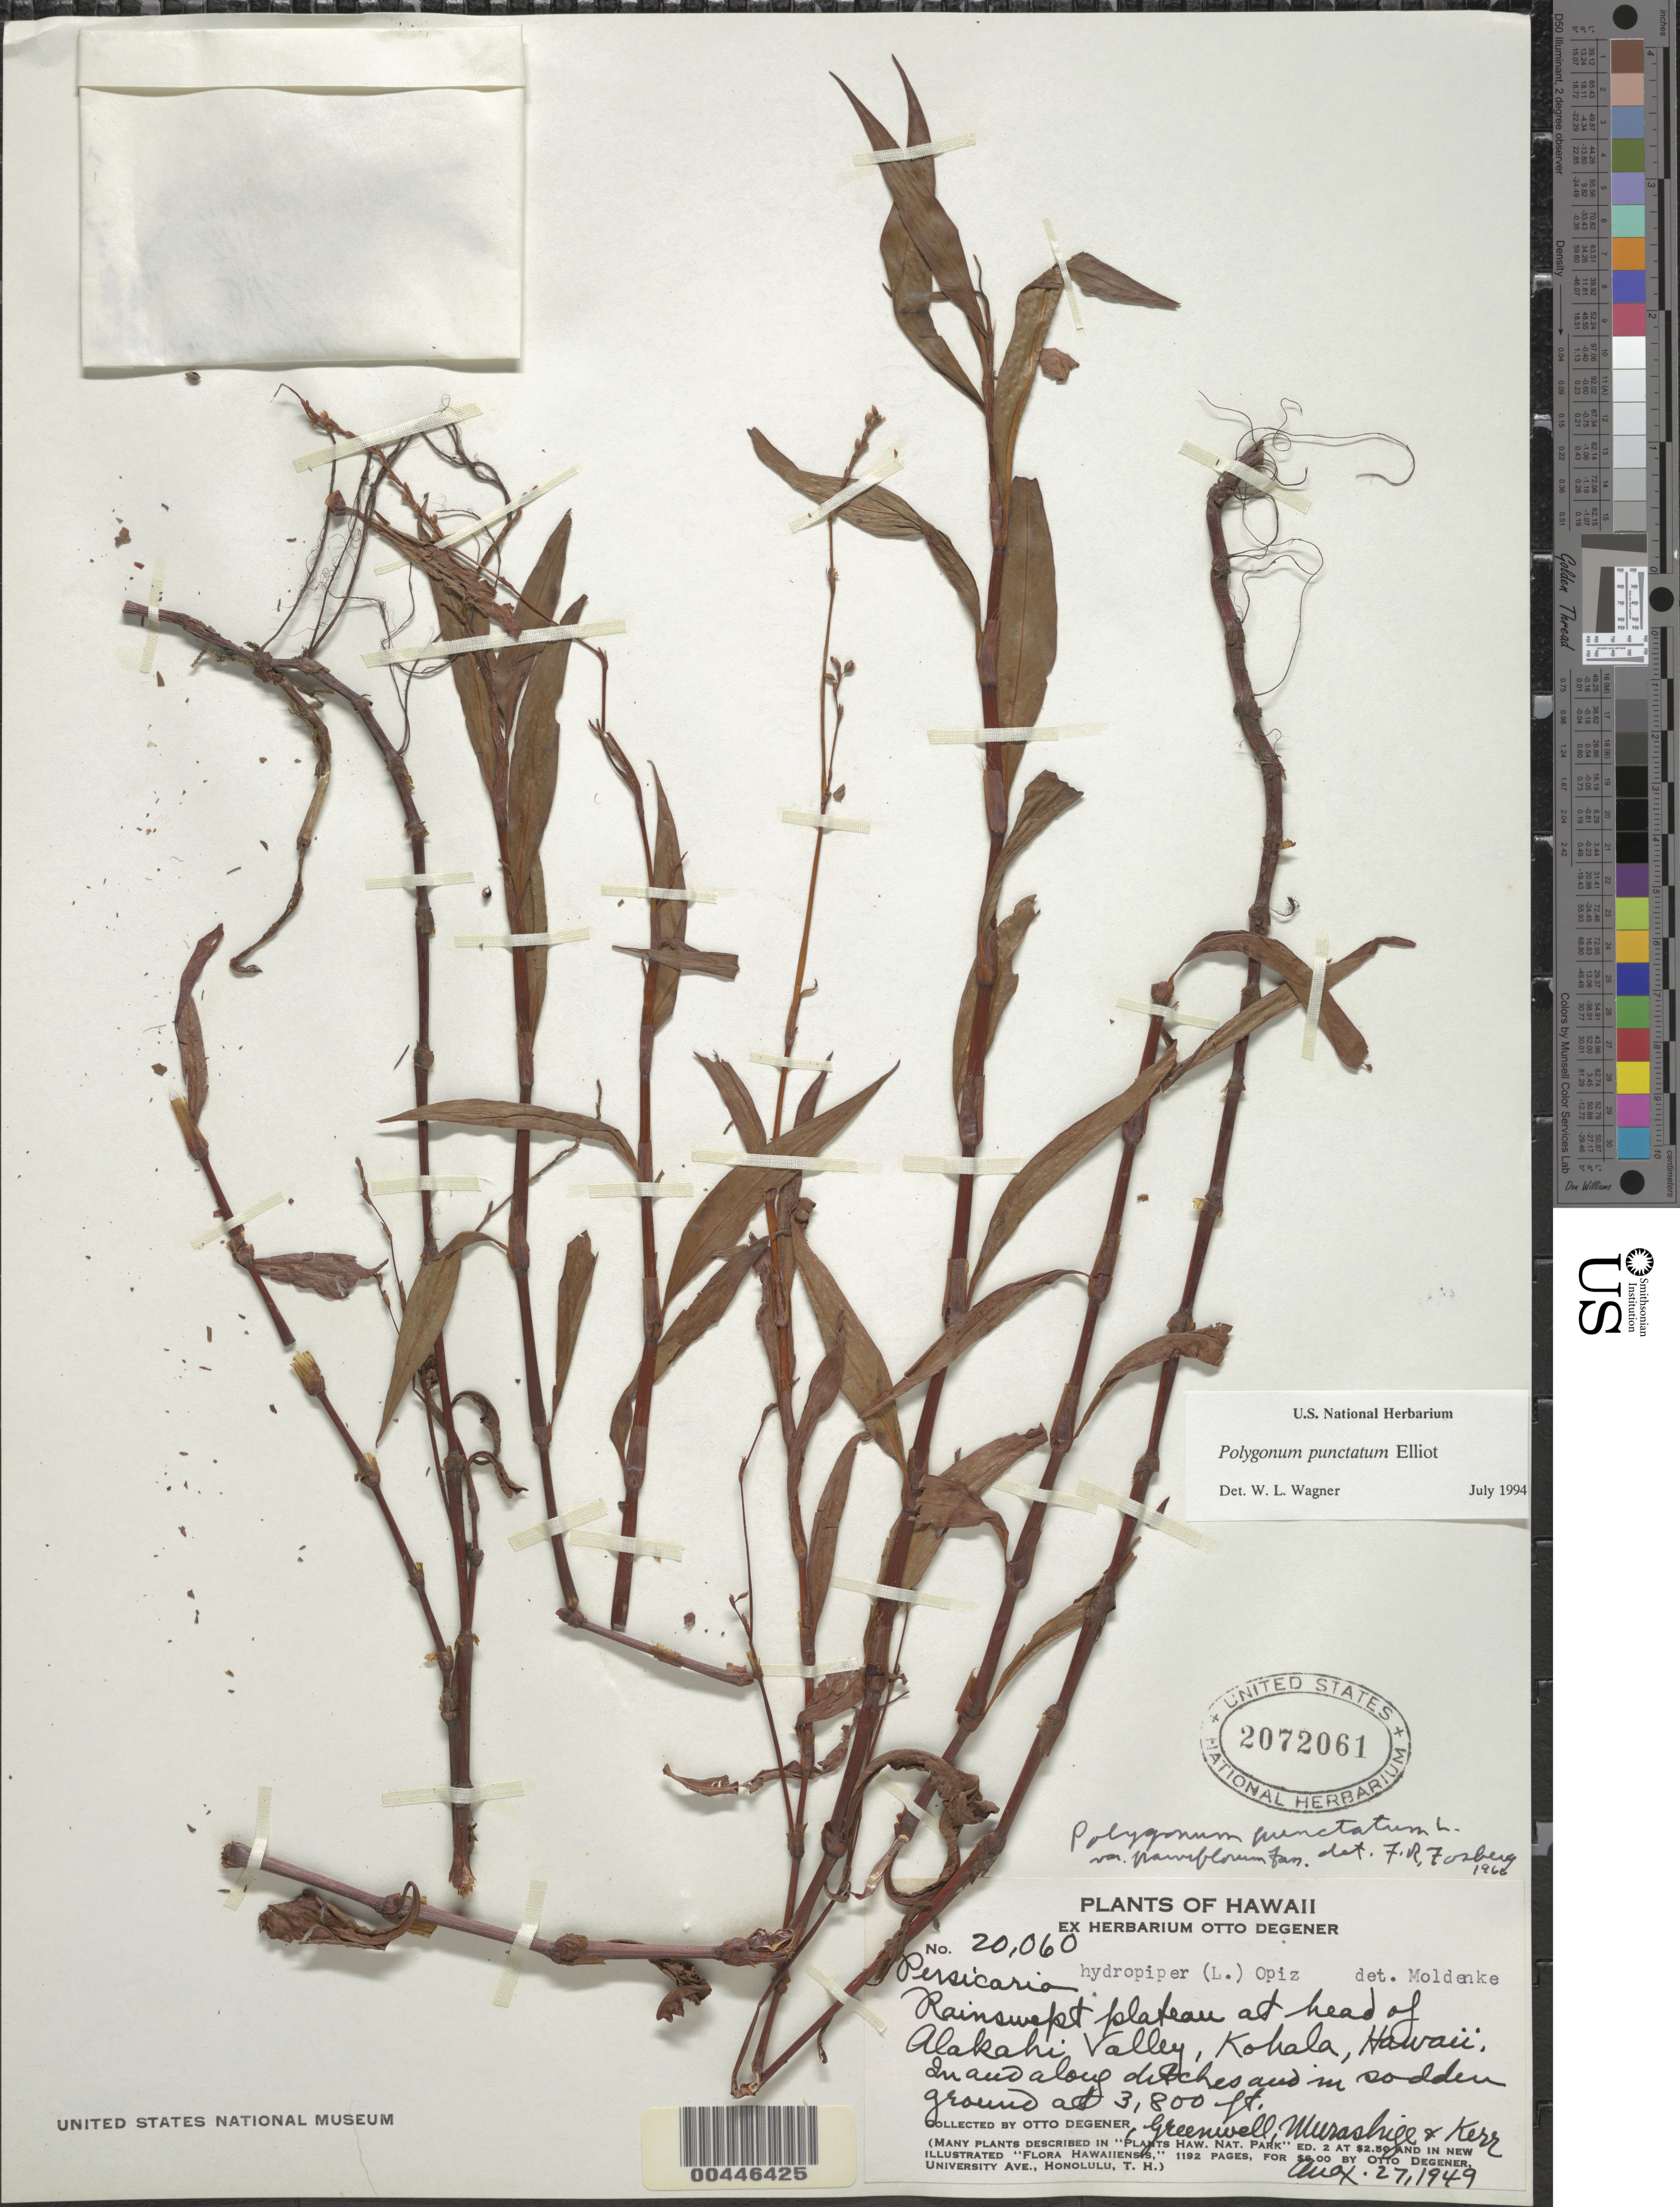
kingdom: Plantae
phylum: Tracheophyta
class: Magnoliopsida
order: Caryophyllales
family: Polygonaceae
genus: Persicaria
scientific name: Persicaria punctata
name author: (Elliott) Small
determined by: Wagner, W. L., (BOT), Smithsonian Institution - National Museum of Natural History (UNITED STATES)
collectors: O. Degener, -. Greenwell, T. Murashige & Kerr, --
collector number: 20060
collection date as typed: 27 Aug 1949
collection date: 1949-08-27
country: United States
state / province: Hawaii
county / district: Hawaii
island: Hawaii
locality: Head of Alakahi Valley, Kohala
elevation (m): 1158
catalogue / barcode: US 2072061